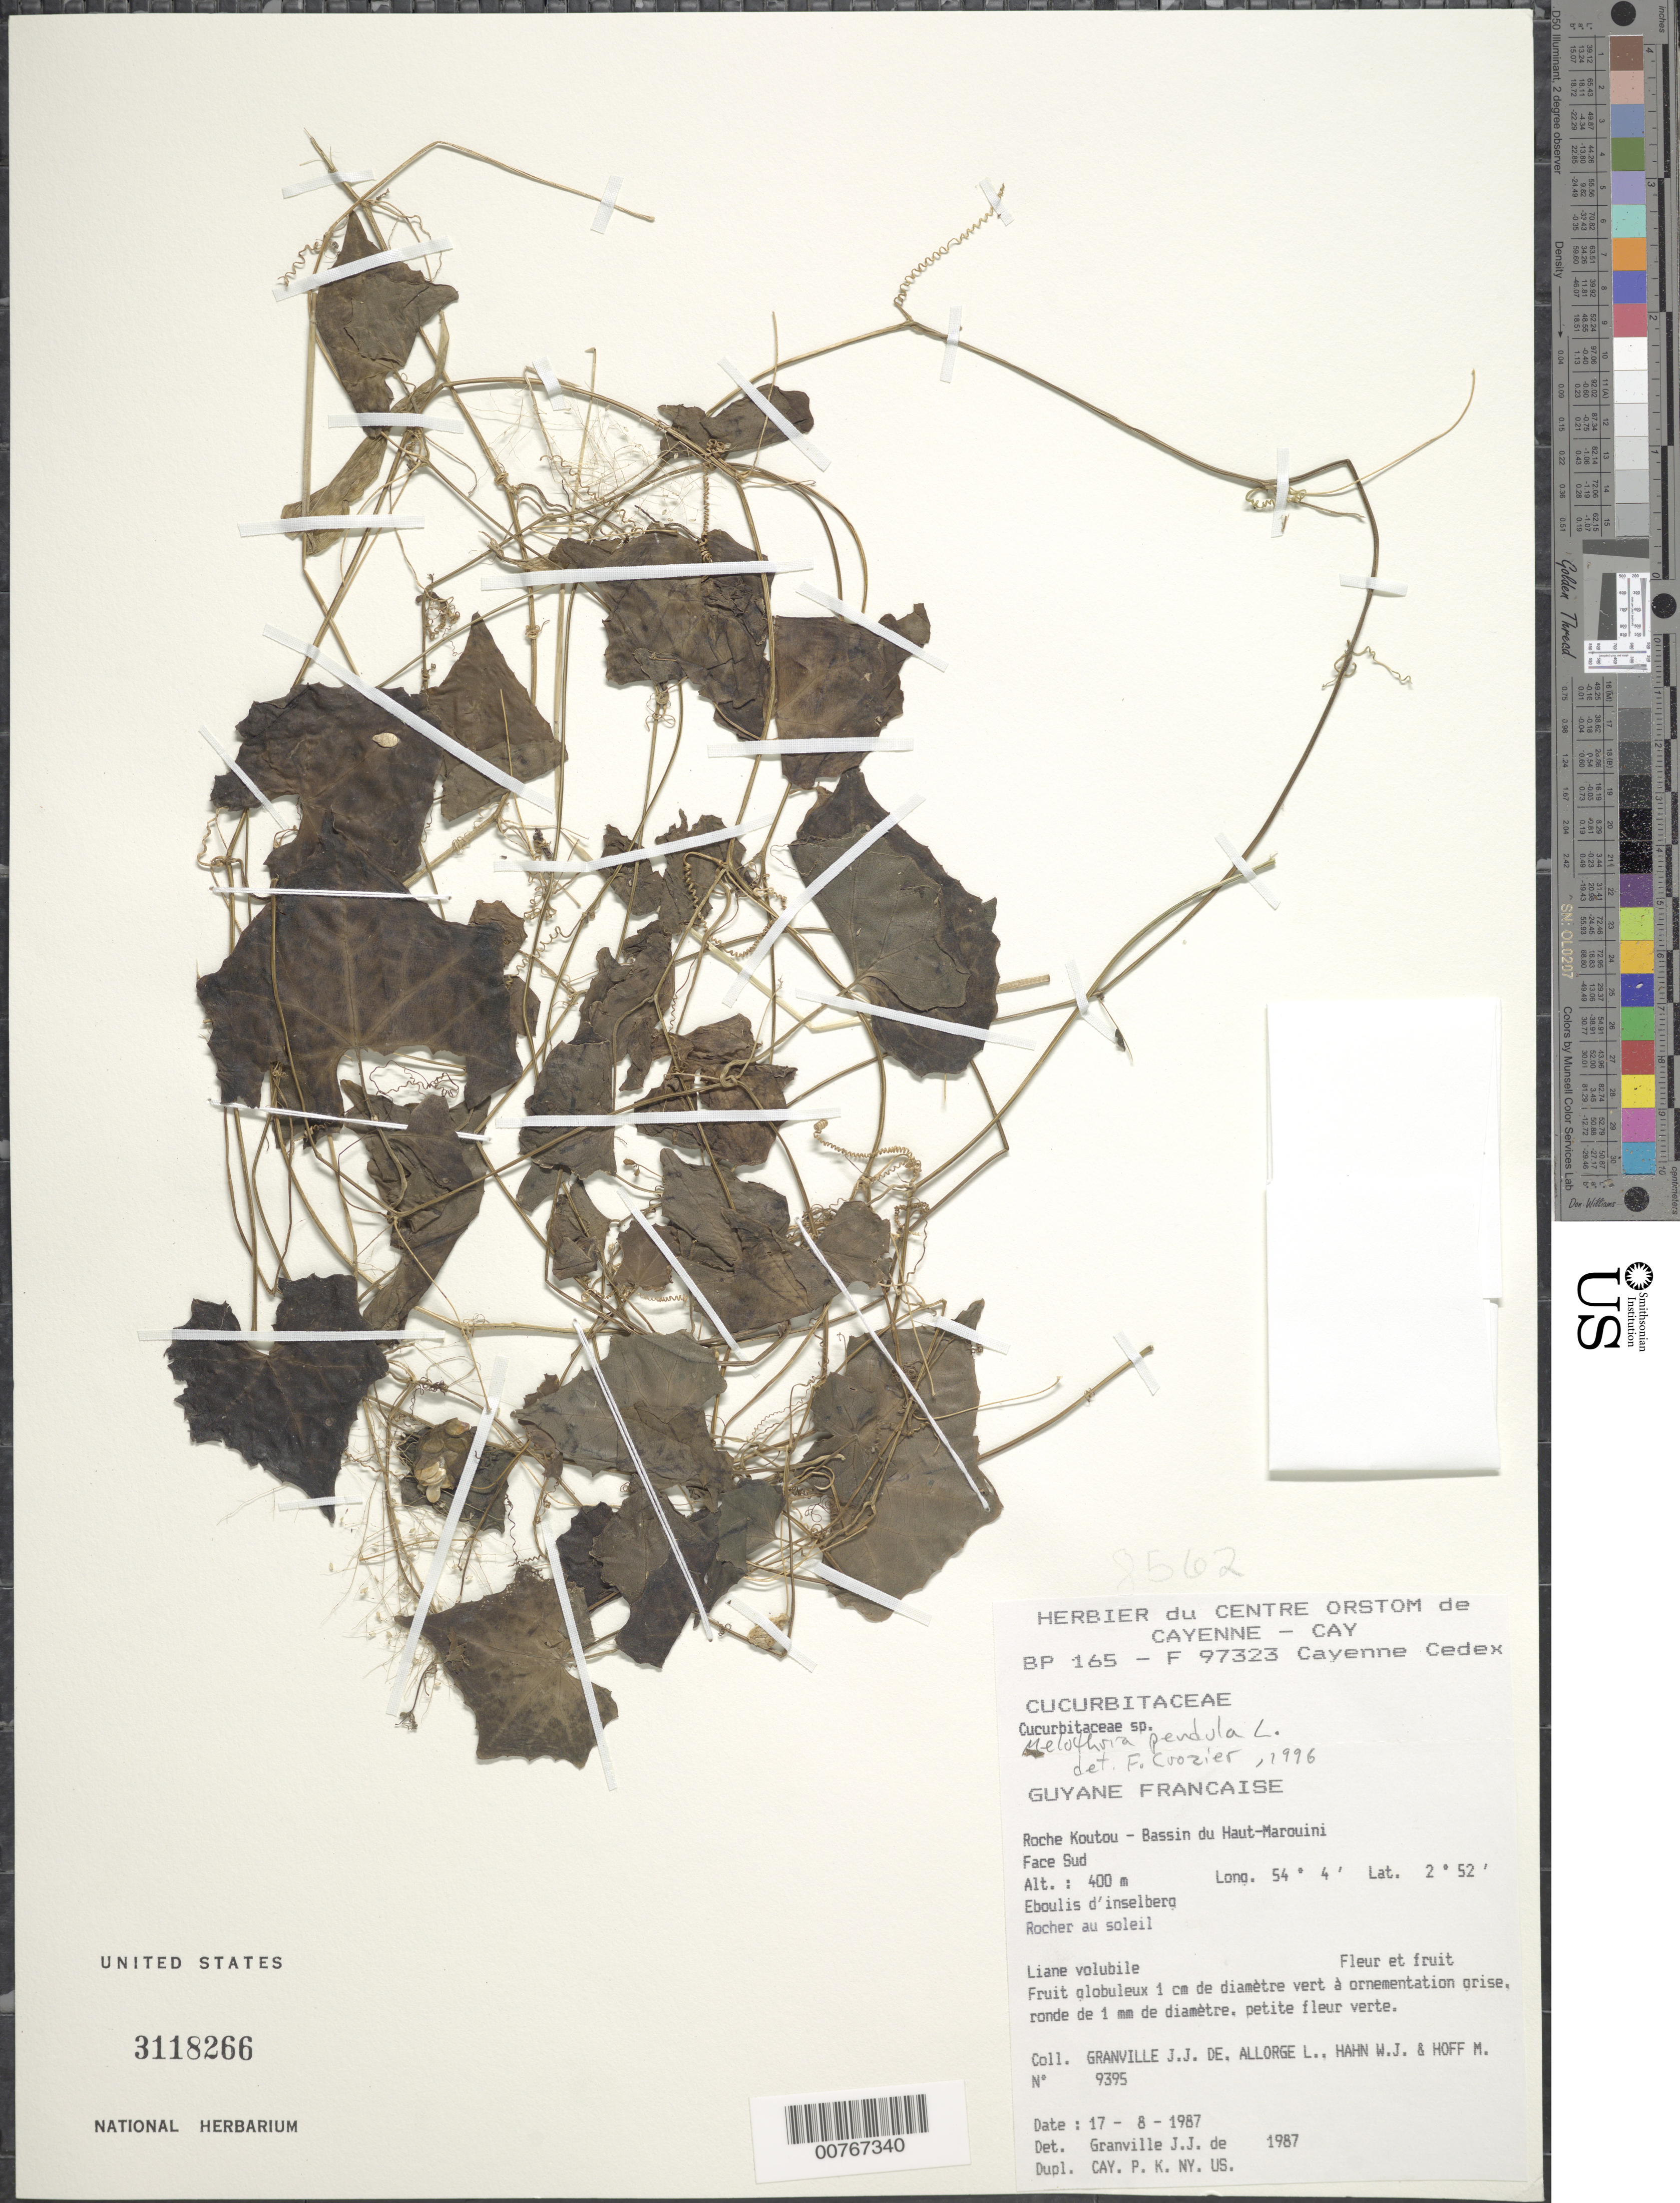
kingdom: Plantae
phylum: Tracheophyta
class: Magnoliopsida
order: Cucurbitales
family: Cucurbitaceae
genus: Melothria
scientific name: Melothria pendula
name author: L.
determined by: Crozier, F.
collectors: J.-J. de Granville, L. Allorge, W. J. Hahn & M. Hoff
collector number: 9395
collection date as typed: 17-Aug-87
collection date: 1987-08-17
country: French Guiana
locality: Roche Koutou, Bassin du Haut-Marouini, Face sud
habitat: Eboulis d'inselberg, Rocher au soleil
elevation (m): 400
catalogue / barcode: US 3118266